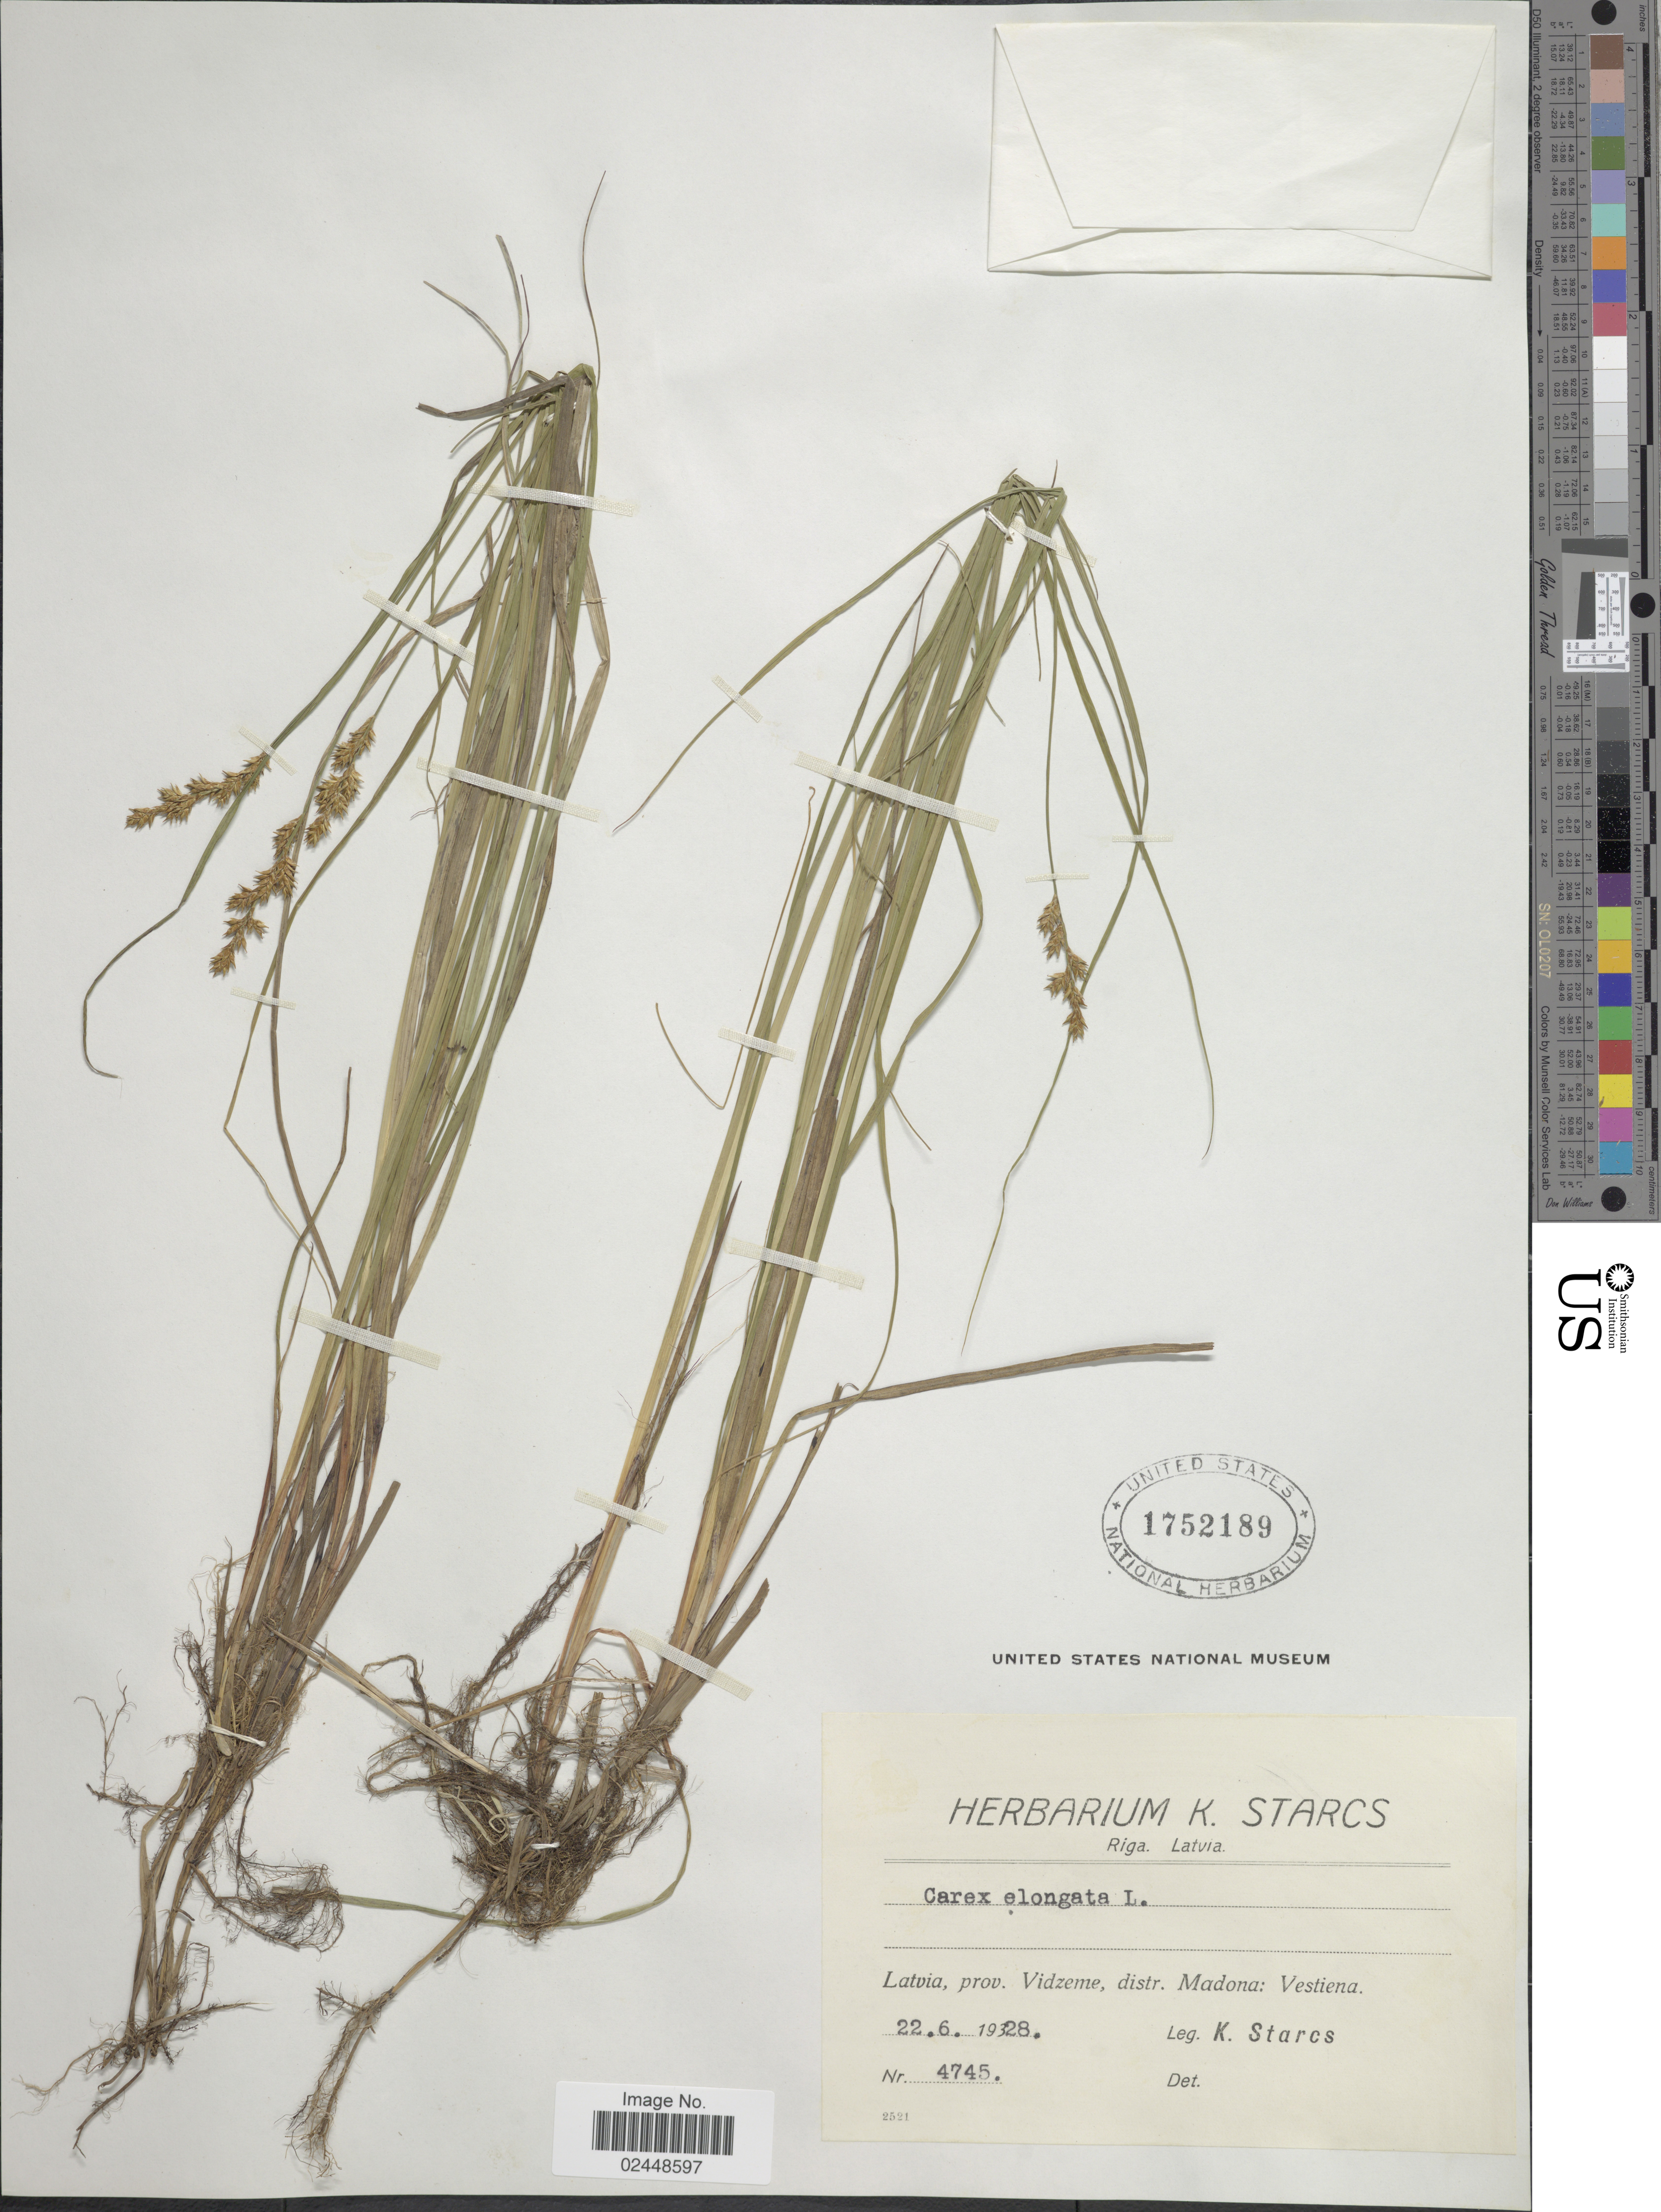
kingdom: Plantae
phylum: Tracheophyta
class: Liliopsida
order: Poales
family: Cyperaceae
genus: Carex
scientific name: Carex elongata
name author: L.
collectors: K. Starcs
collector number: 4745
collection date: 1928-06-22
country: Latvia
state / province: Madonas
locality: Latvia, prov. Vidzeme, distr. Madona: Vestiena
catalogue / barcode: US 1752189